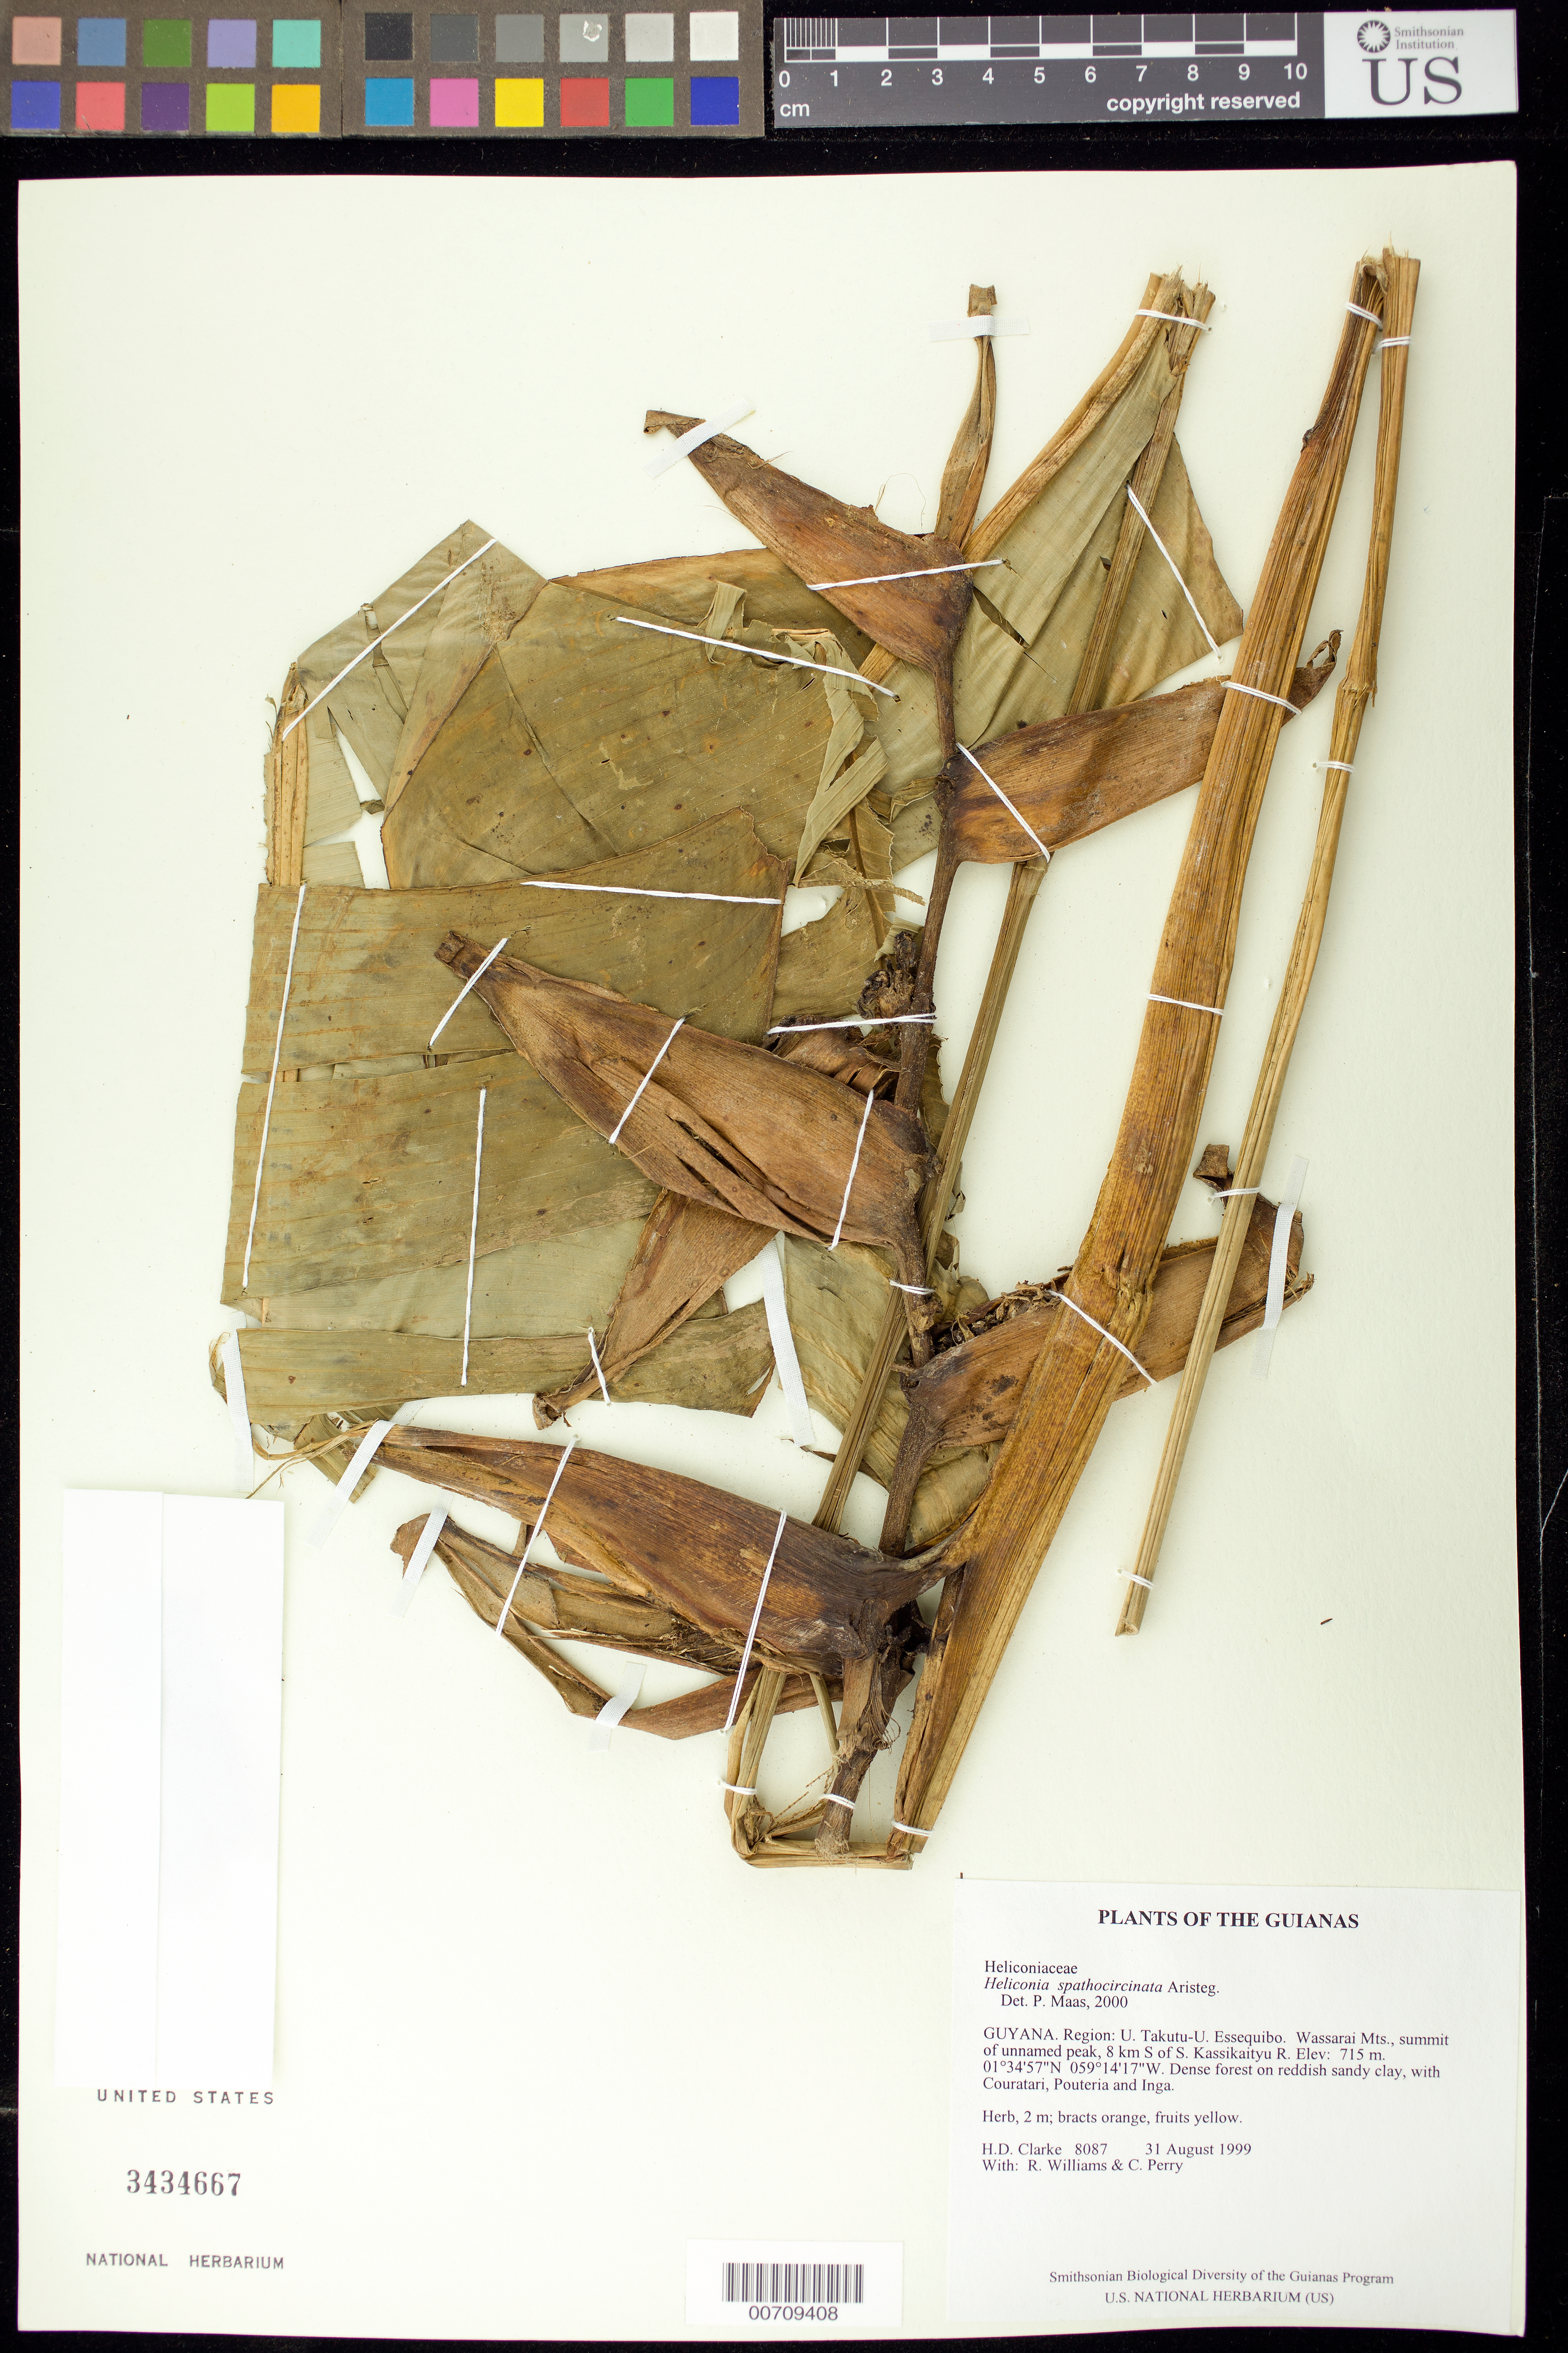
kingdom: Plantae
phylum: Tracheophyta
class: Liliopsida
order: Zingiberales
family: Heliconiaceae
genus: Heliconia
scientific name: Heliconia spathocircinata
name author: Aristeg.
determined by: Maas, Paul J. M.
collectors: H. D. Clarke, R. Williams & C. Perry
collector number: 8087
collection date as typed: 31 August 1999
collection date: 1999-08-31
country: Guyana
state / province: U. Takutu-U. Essequibo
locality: Wassarai Mts., summit of unnamed peak, 8 km S of S. Kassikaityu R.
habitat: Dense forest on reddish sandy clay, with Couratari, Pouteria and Inga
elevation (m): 715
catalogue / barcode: US 3434667